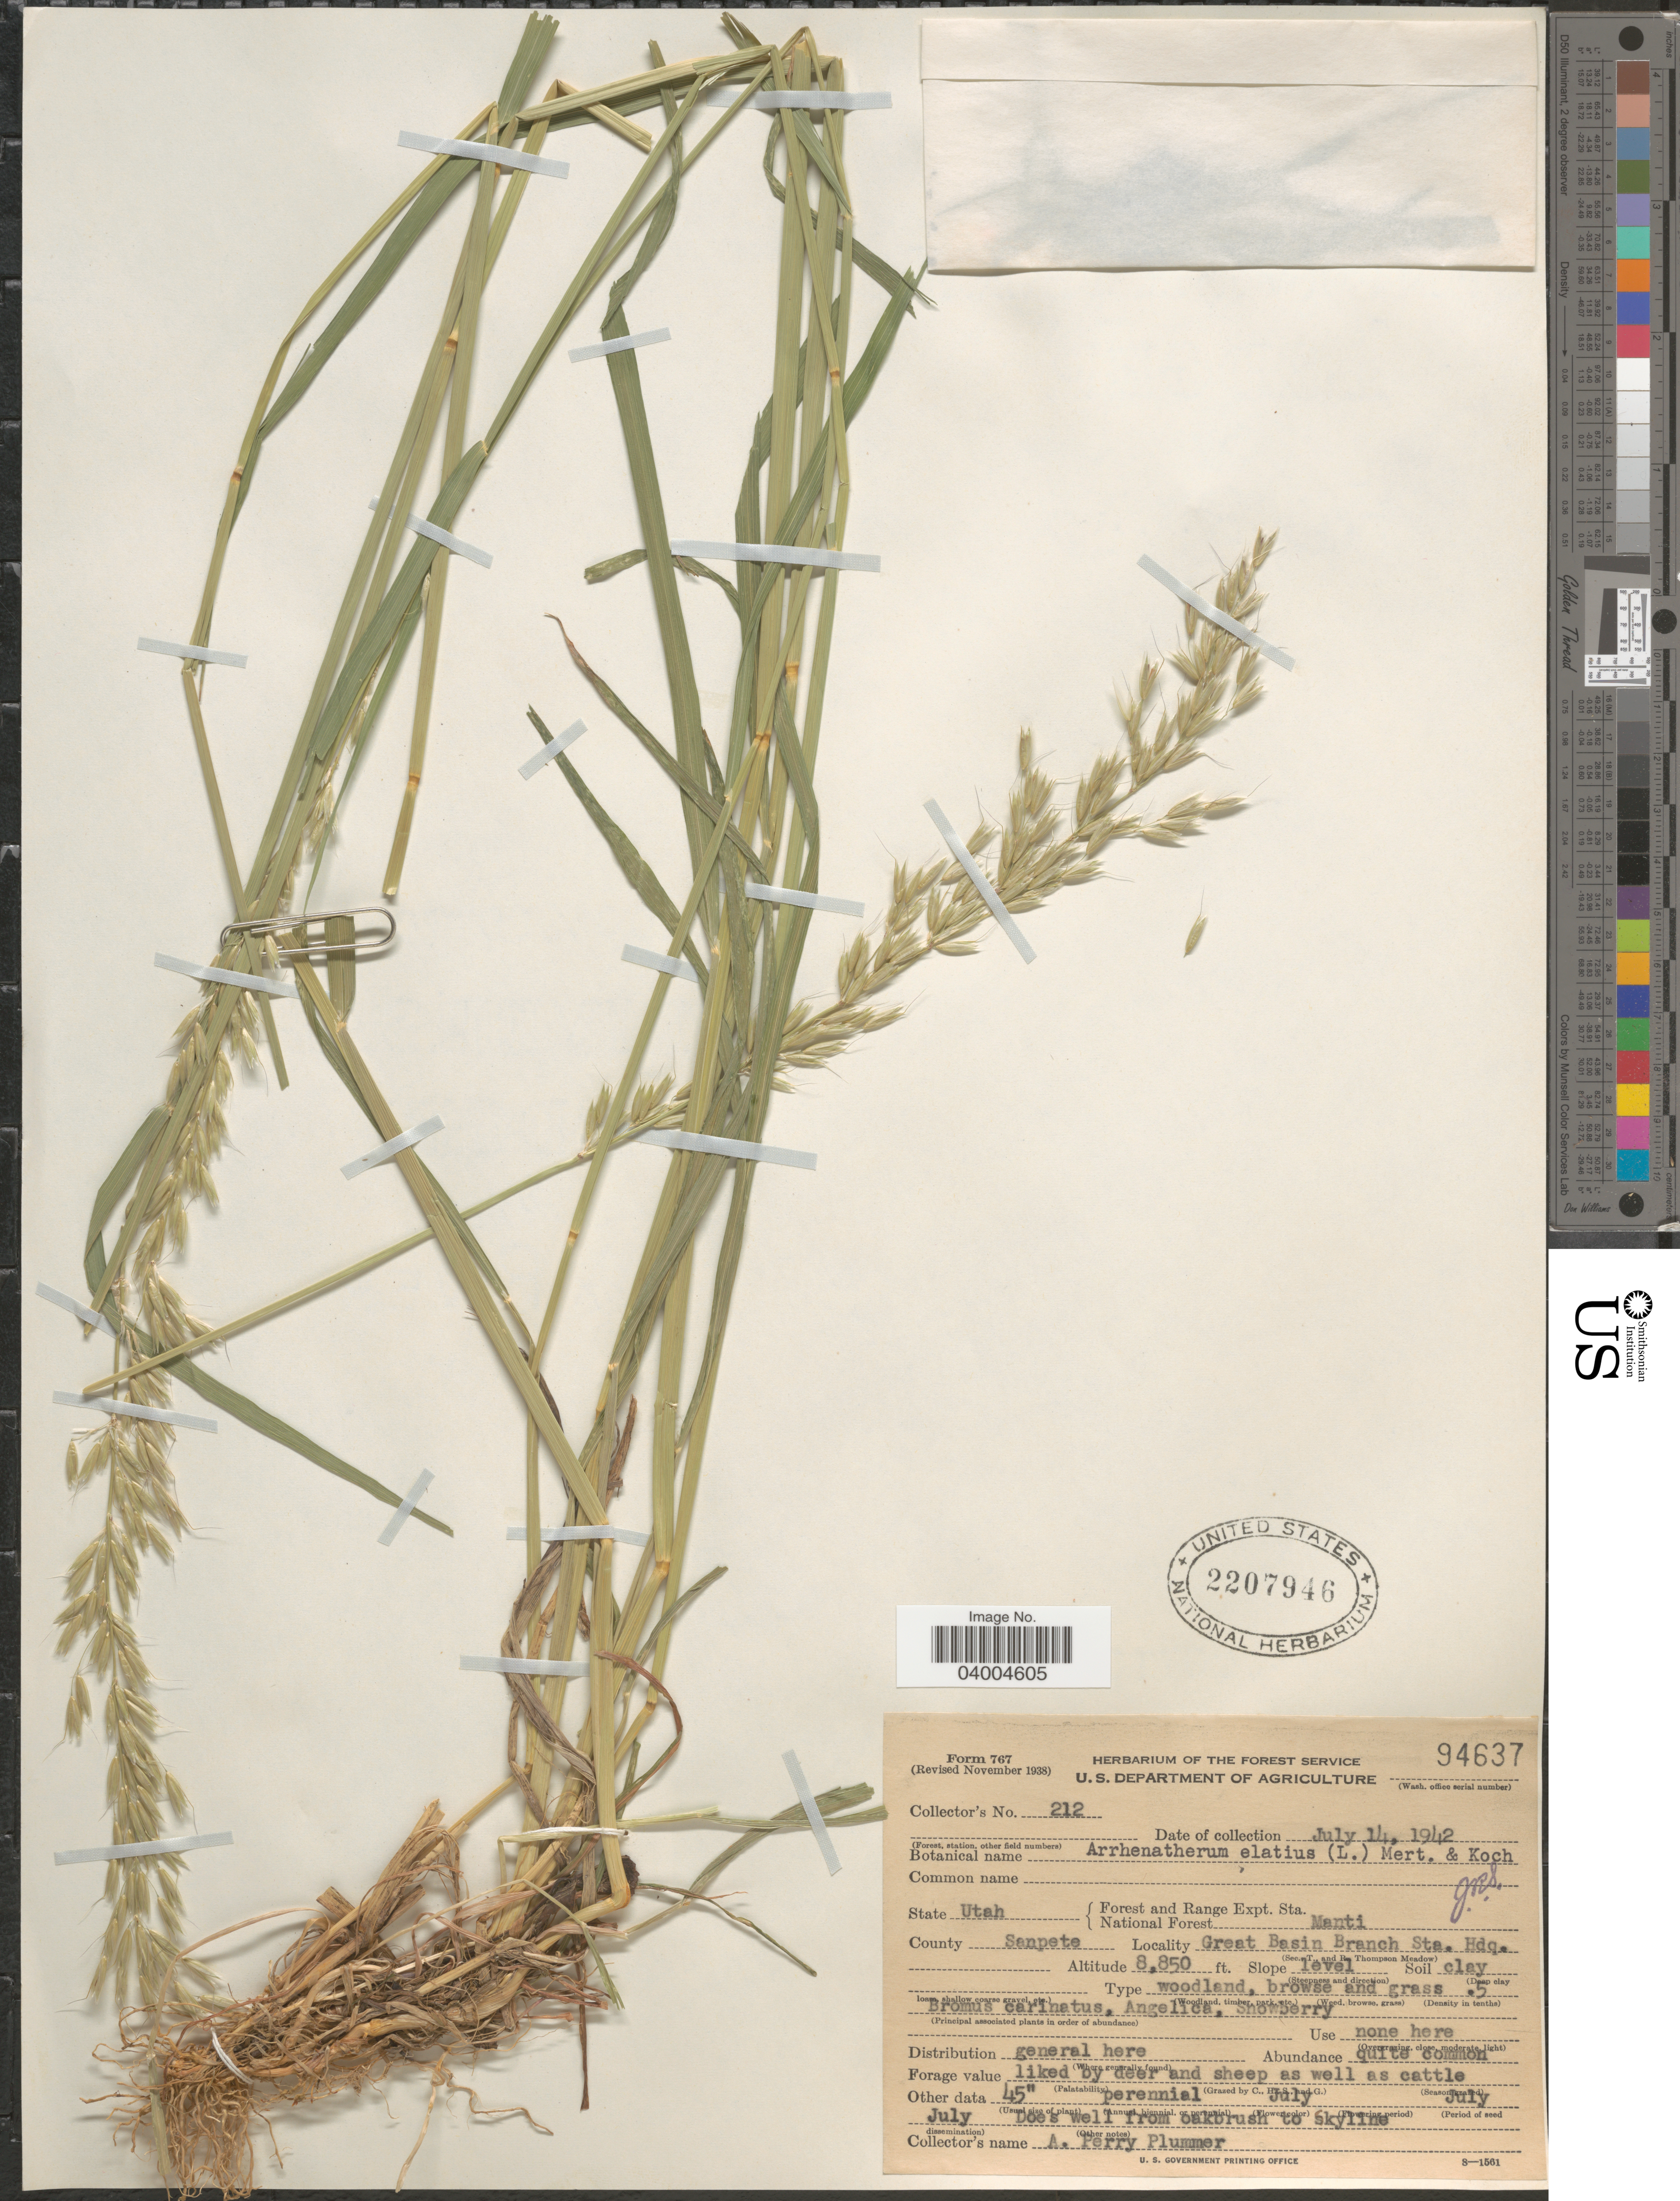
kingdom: Plantae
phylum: Tracheophyta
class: Liliopsida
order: Poales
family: Poaceae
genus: Arrhenatherum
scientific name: Arrhenatherum elatius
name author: (L.) J. Presl & C. Presl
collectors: A. Plummer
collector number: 212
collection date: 1942-07-14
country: United States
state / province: Utah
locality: Forest and Range Expt. Sta. National Forest Manti. County Sanpete. Great Basin Branch Sta. Hdq.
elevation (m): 2697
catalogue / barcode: US 2207946